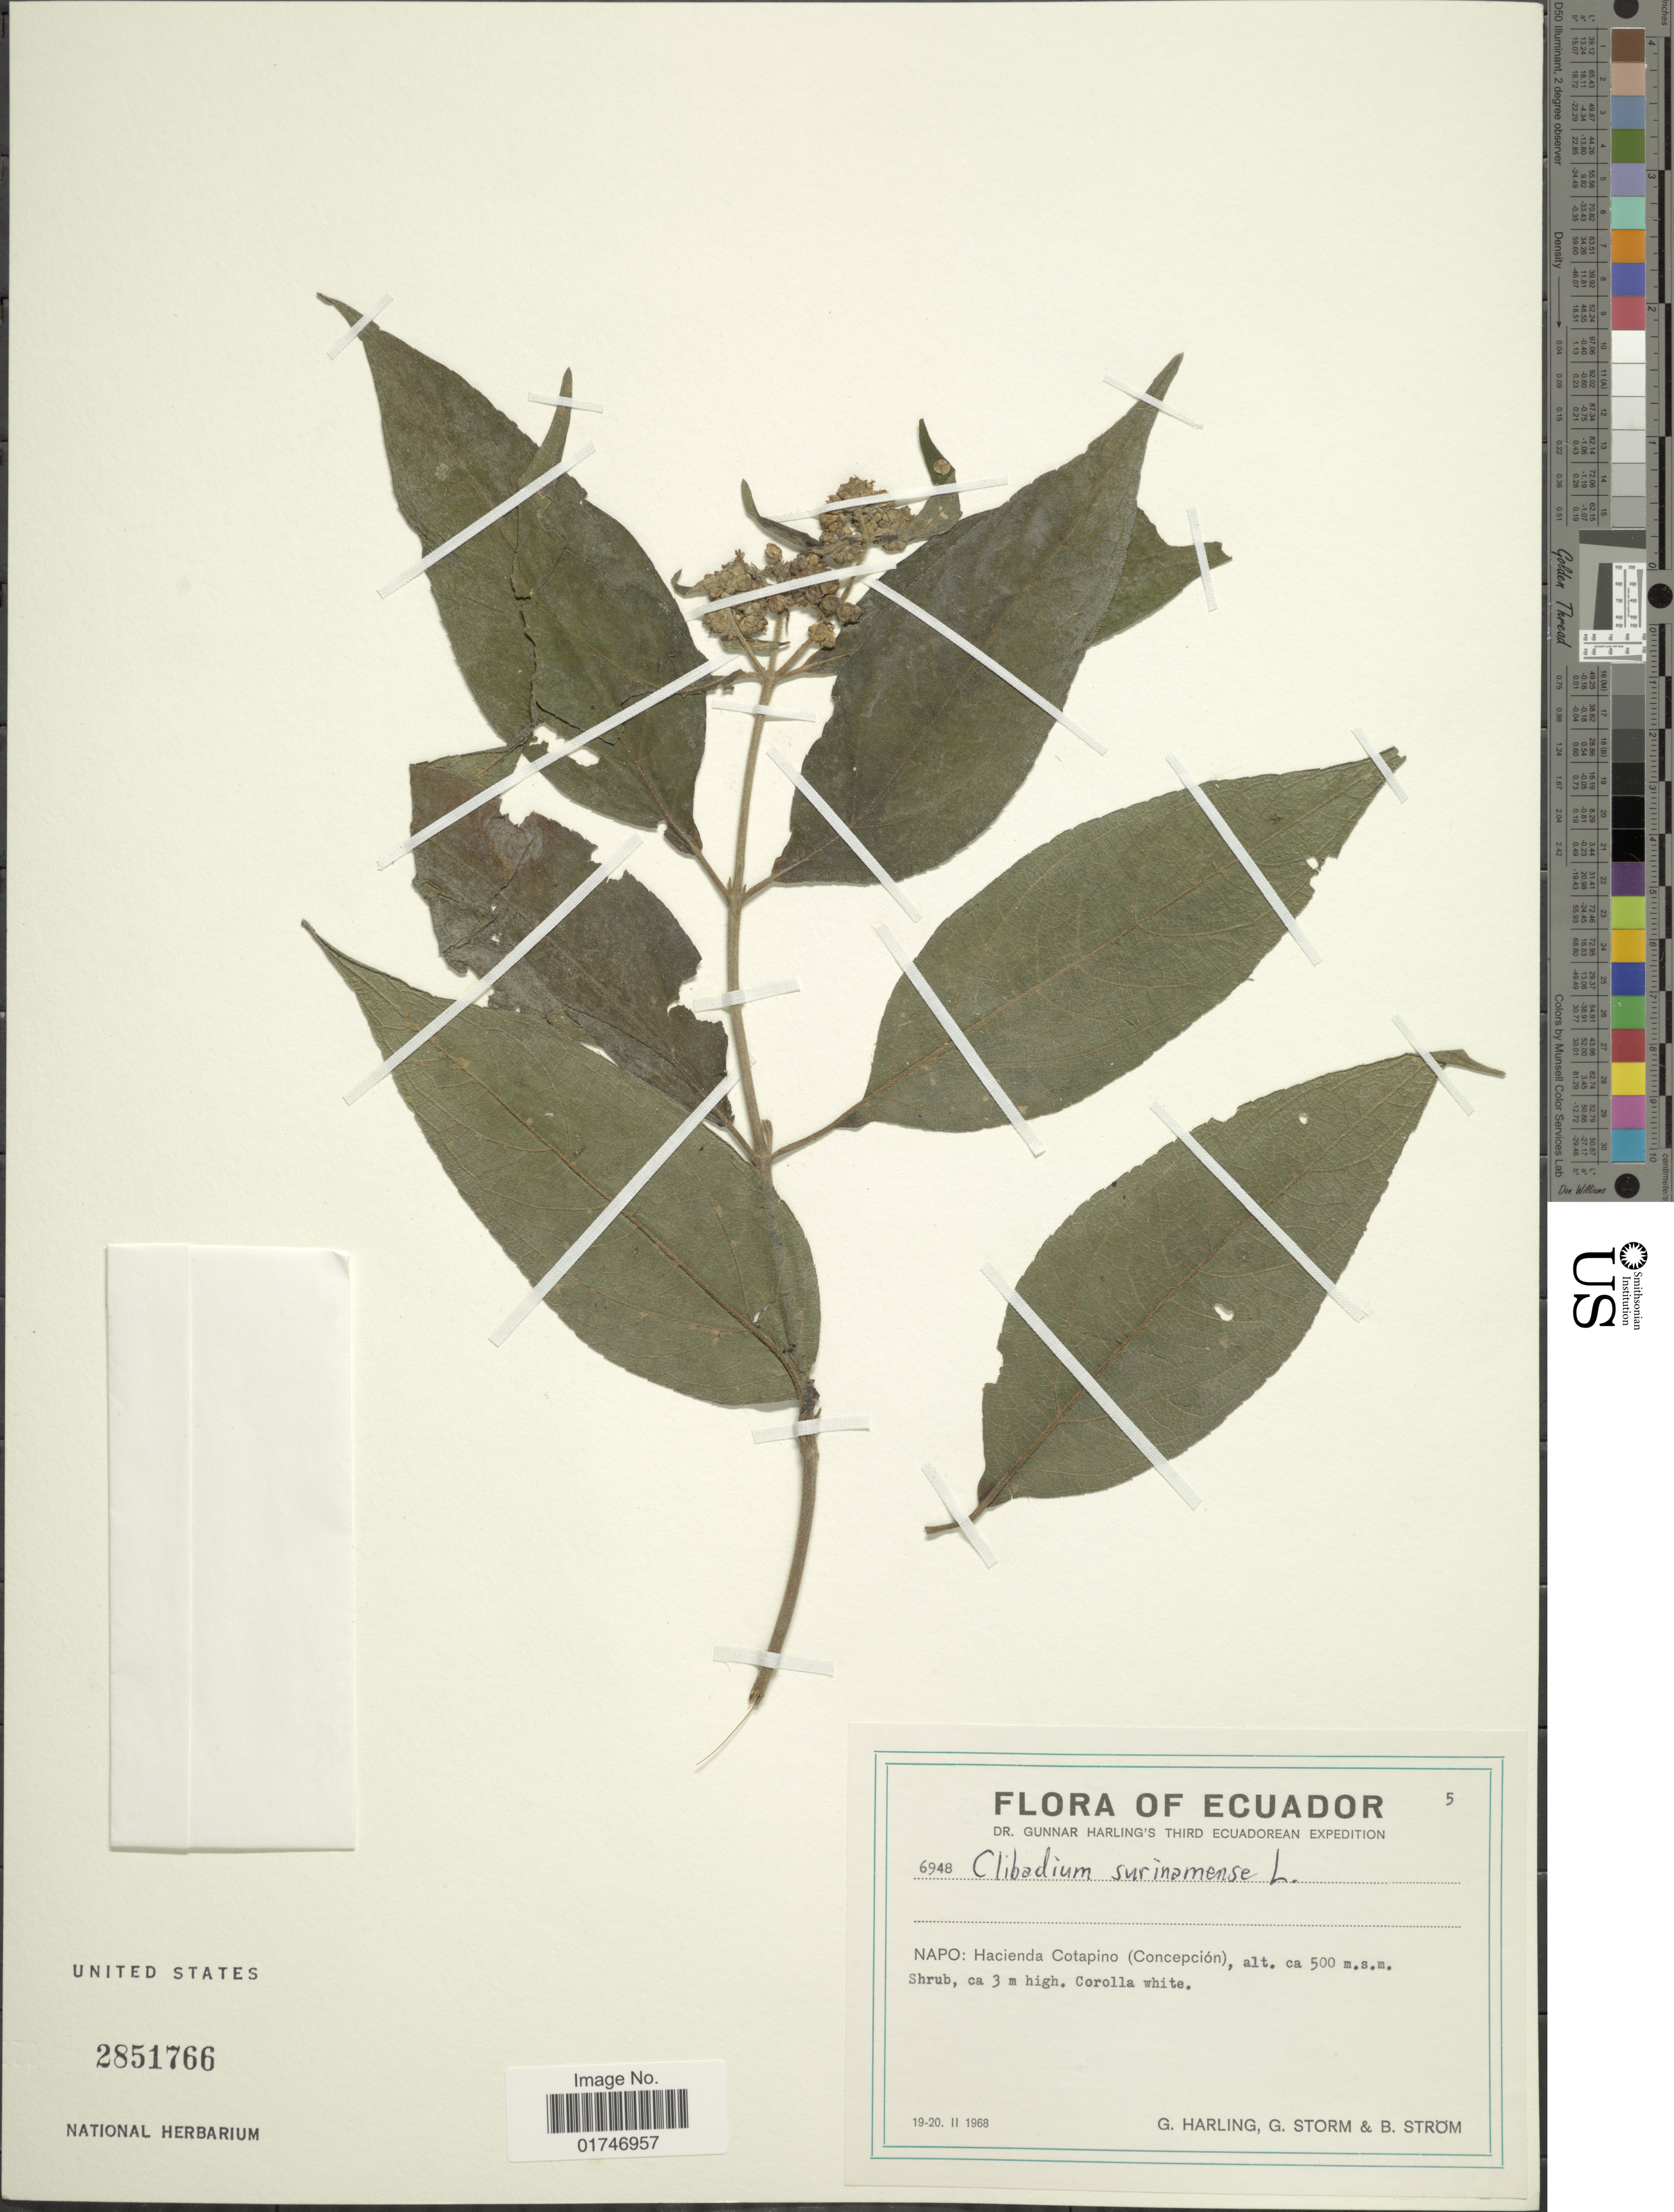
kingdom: Plantae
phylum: Tracheophyta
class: Magnoliopsida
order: Asterales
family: Asteraceae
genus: Clibadium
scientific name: Clibadium surinamense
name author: L.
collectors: G. Harling, G. Storm & B. Ström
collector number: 6948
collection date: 1968-02-19/1968-02-20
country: Ecuador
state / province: Napo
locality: Napo: Hacienda Cotapino (Concepción)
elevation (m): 500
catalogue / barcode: US 2851766